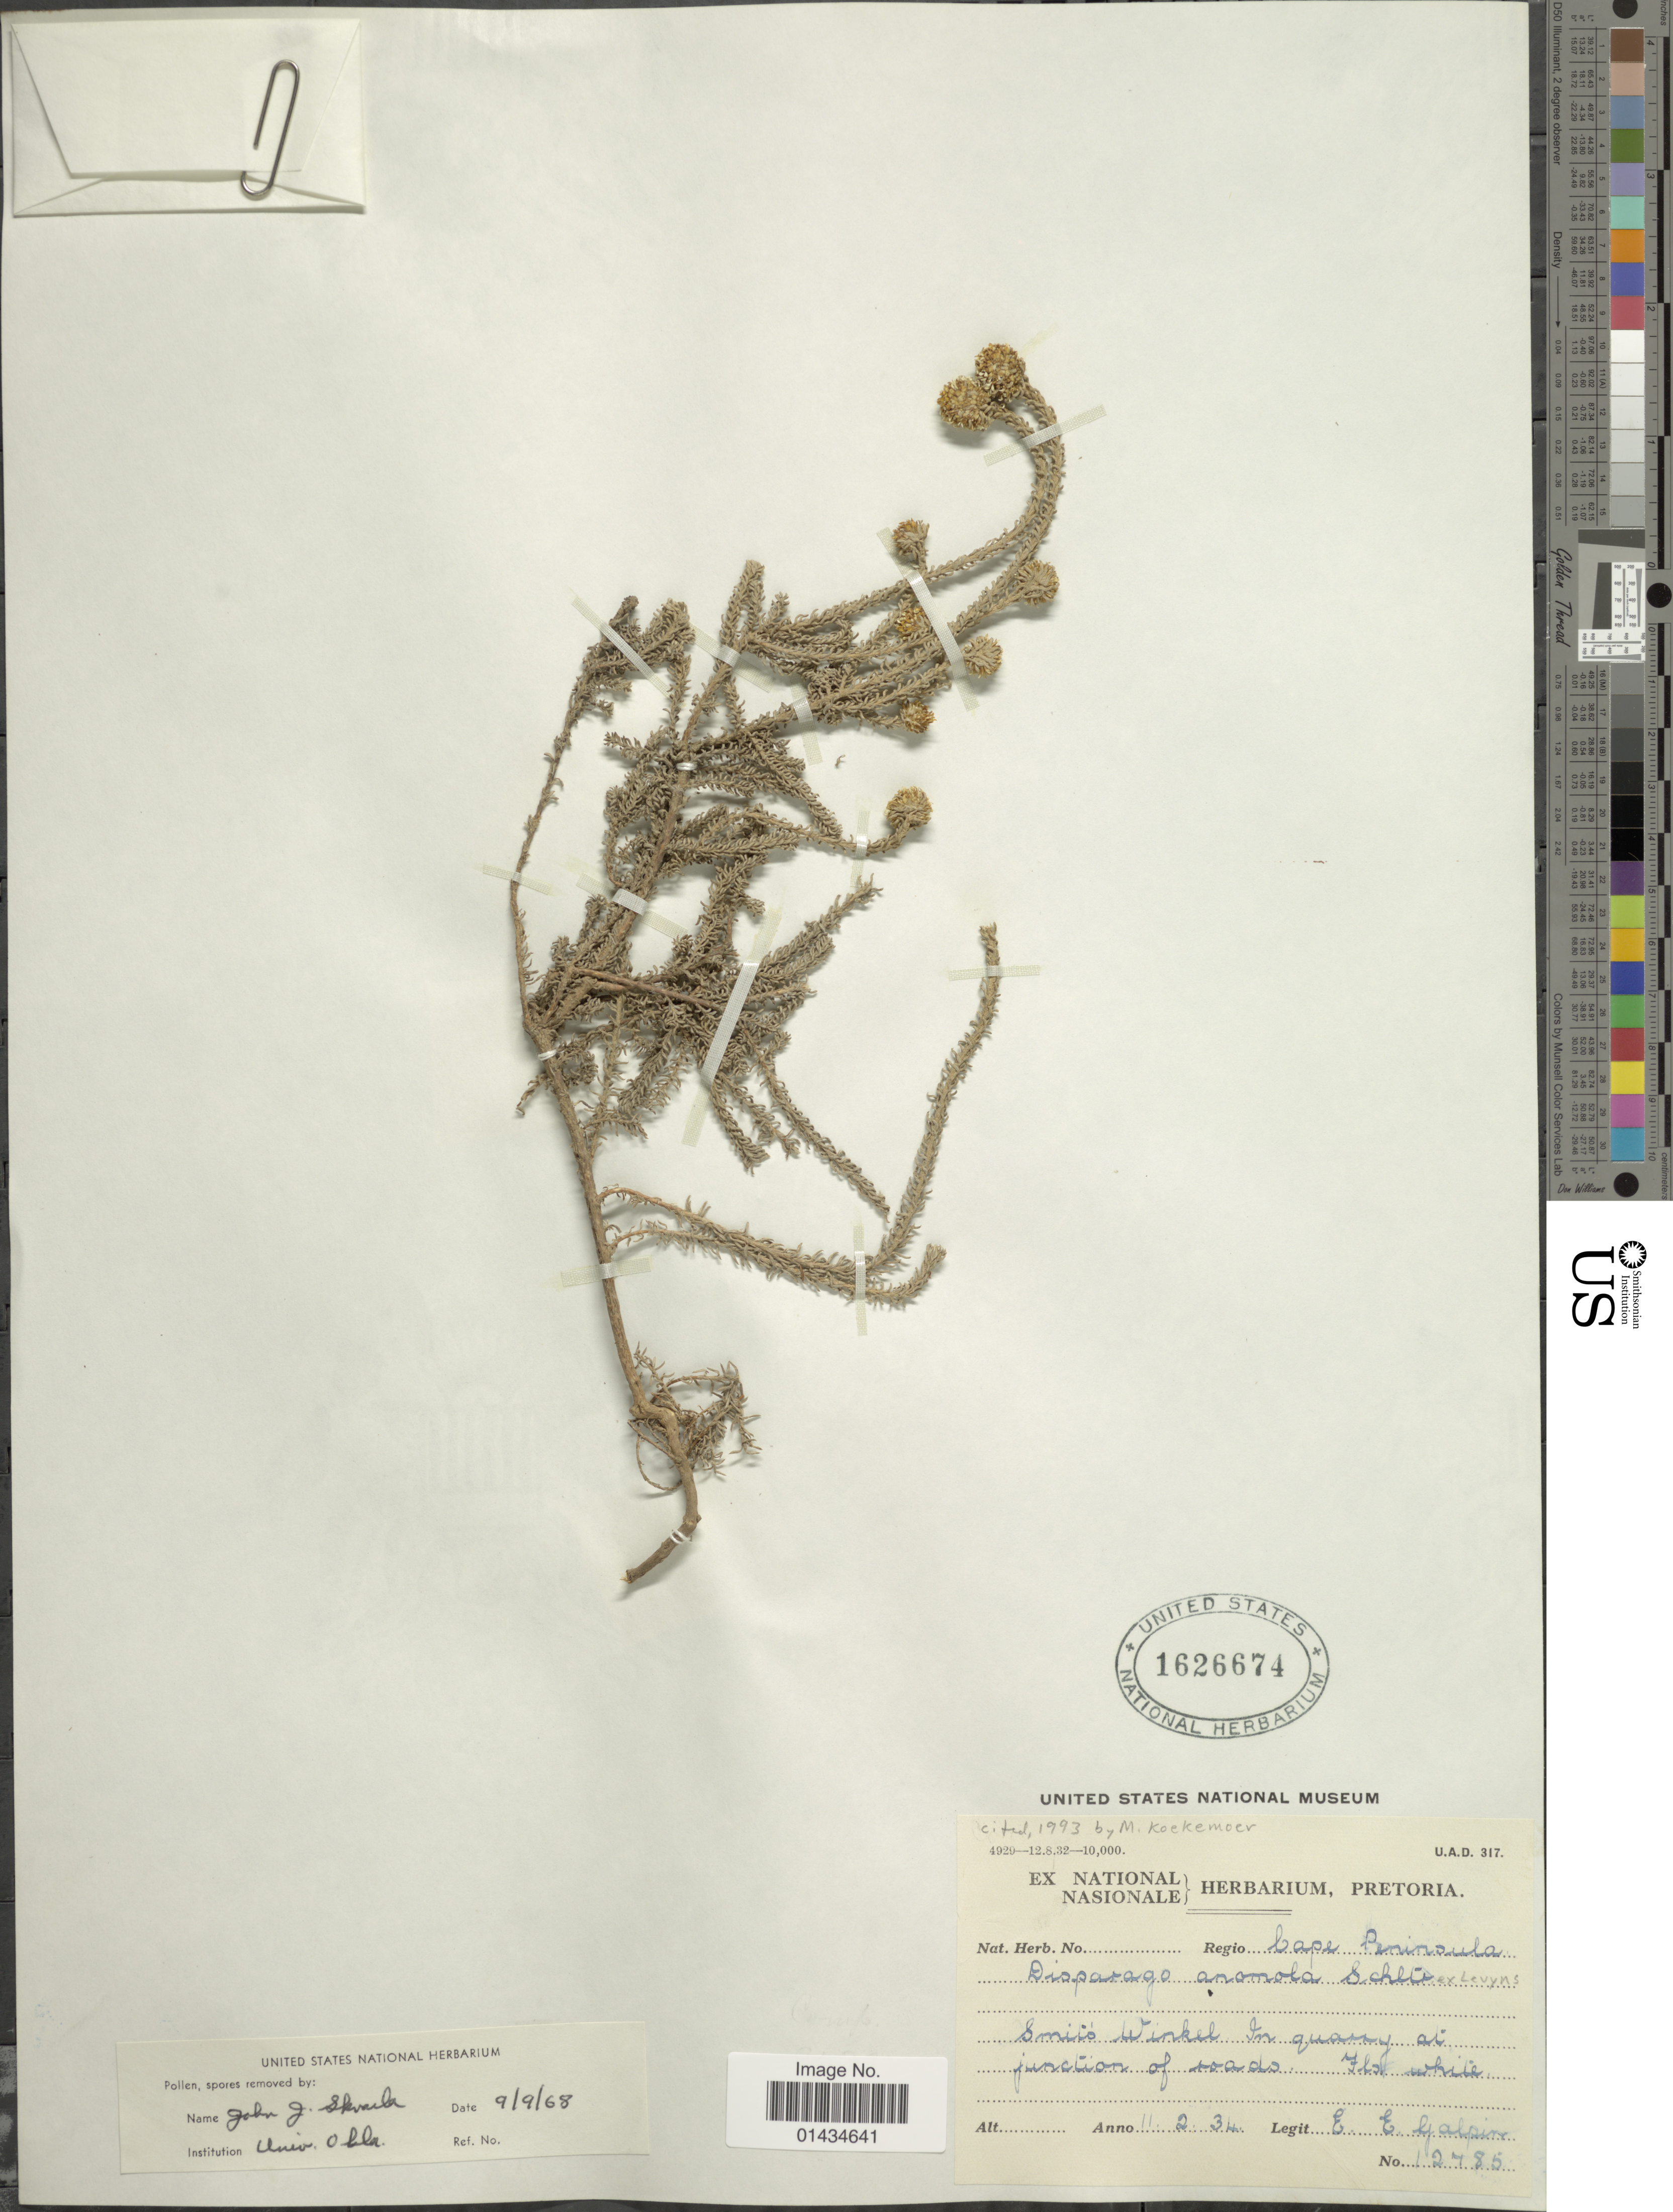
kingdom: Plantae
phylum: Tracheophyta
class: Magnoliopsida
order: Asterales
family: Asteraceae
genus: Disparago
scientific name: Disparago anomala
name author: Schltr. ex Levyns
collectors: E. Galpin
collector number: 12485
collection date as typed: Transcribed d/m/y: 11/2/34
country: South Africa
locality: Regio Cape Peninsula, Smiths Winkel in quarry at junction of woods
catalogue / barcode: US 1626674